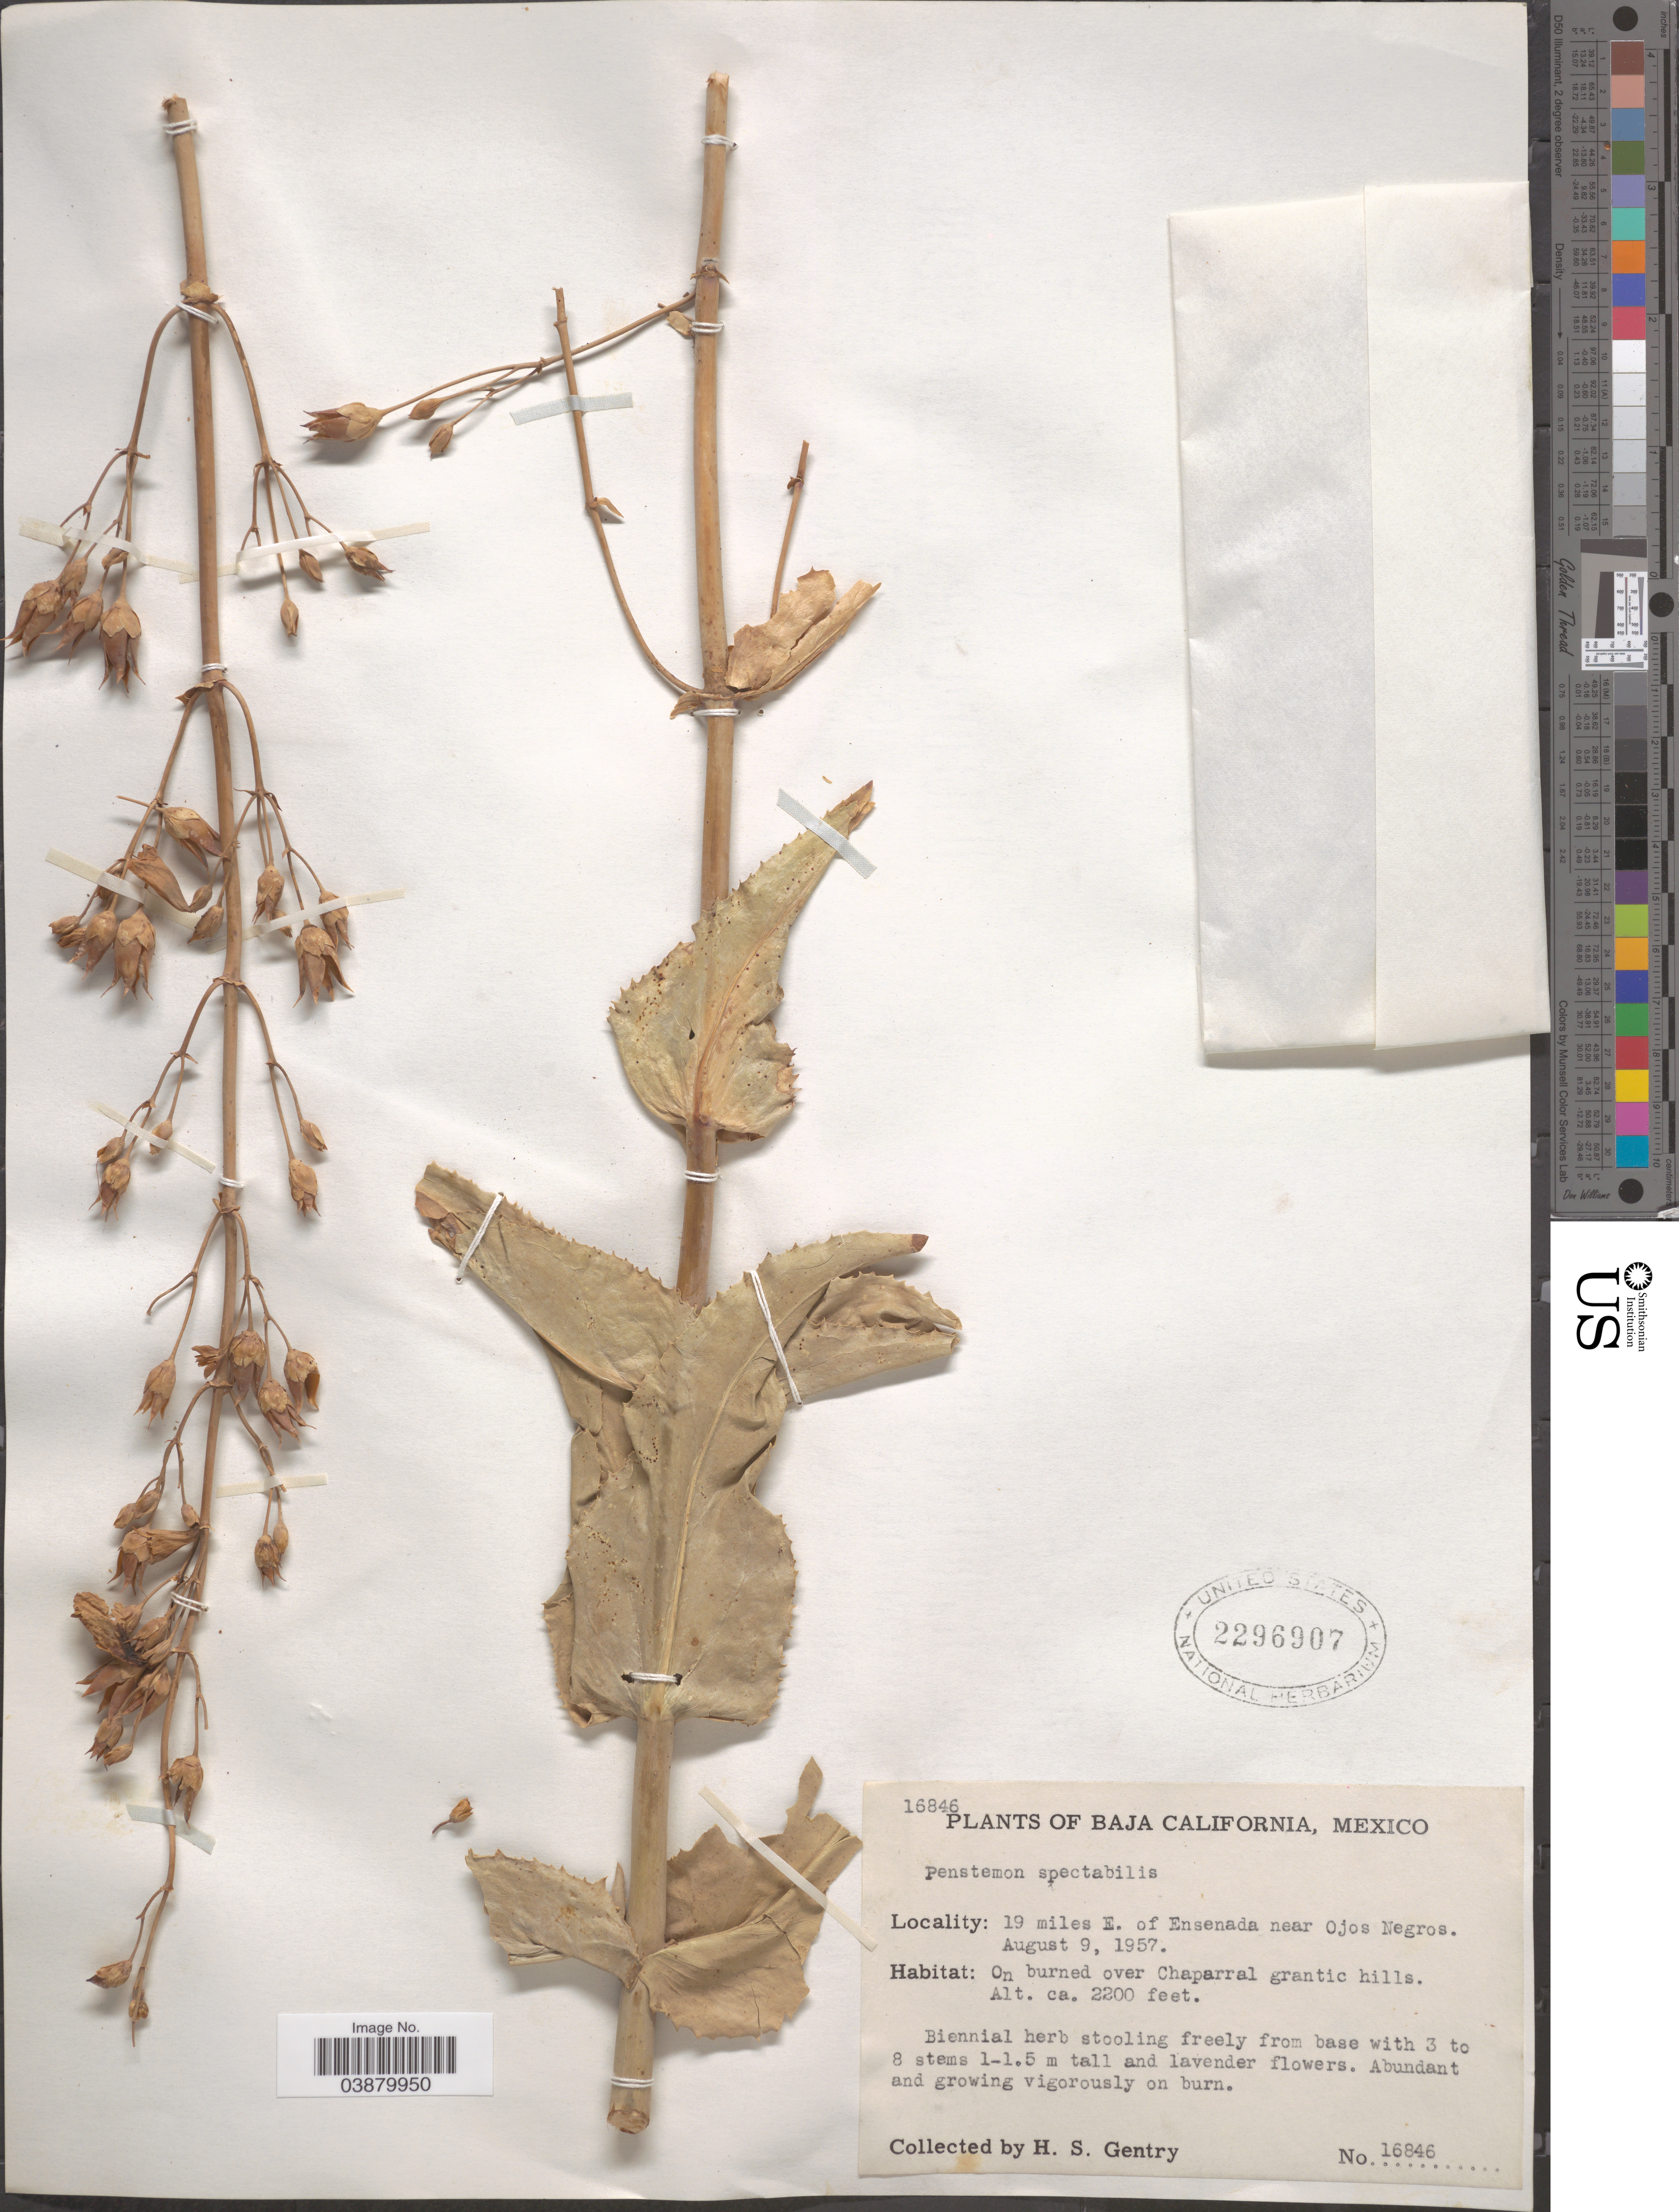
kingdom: Plantae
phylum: Tracheophyta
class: Magnoliopsida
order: Lamiales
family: Plantaginaceae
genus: Penstemon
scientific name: Penstemon spectabilis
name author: Thurb. ex Torr. & A. Gray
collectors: H. S. Gentry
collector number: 16846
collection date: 1957-08-09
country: Mexico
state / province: Baja California Norte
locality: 19 miles E. of Ensenada near Ojos Negros.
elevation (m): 671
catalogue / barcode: US 2296907